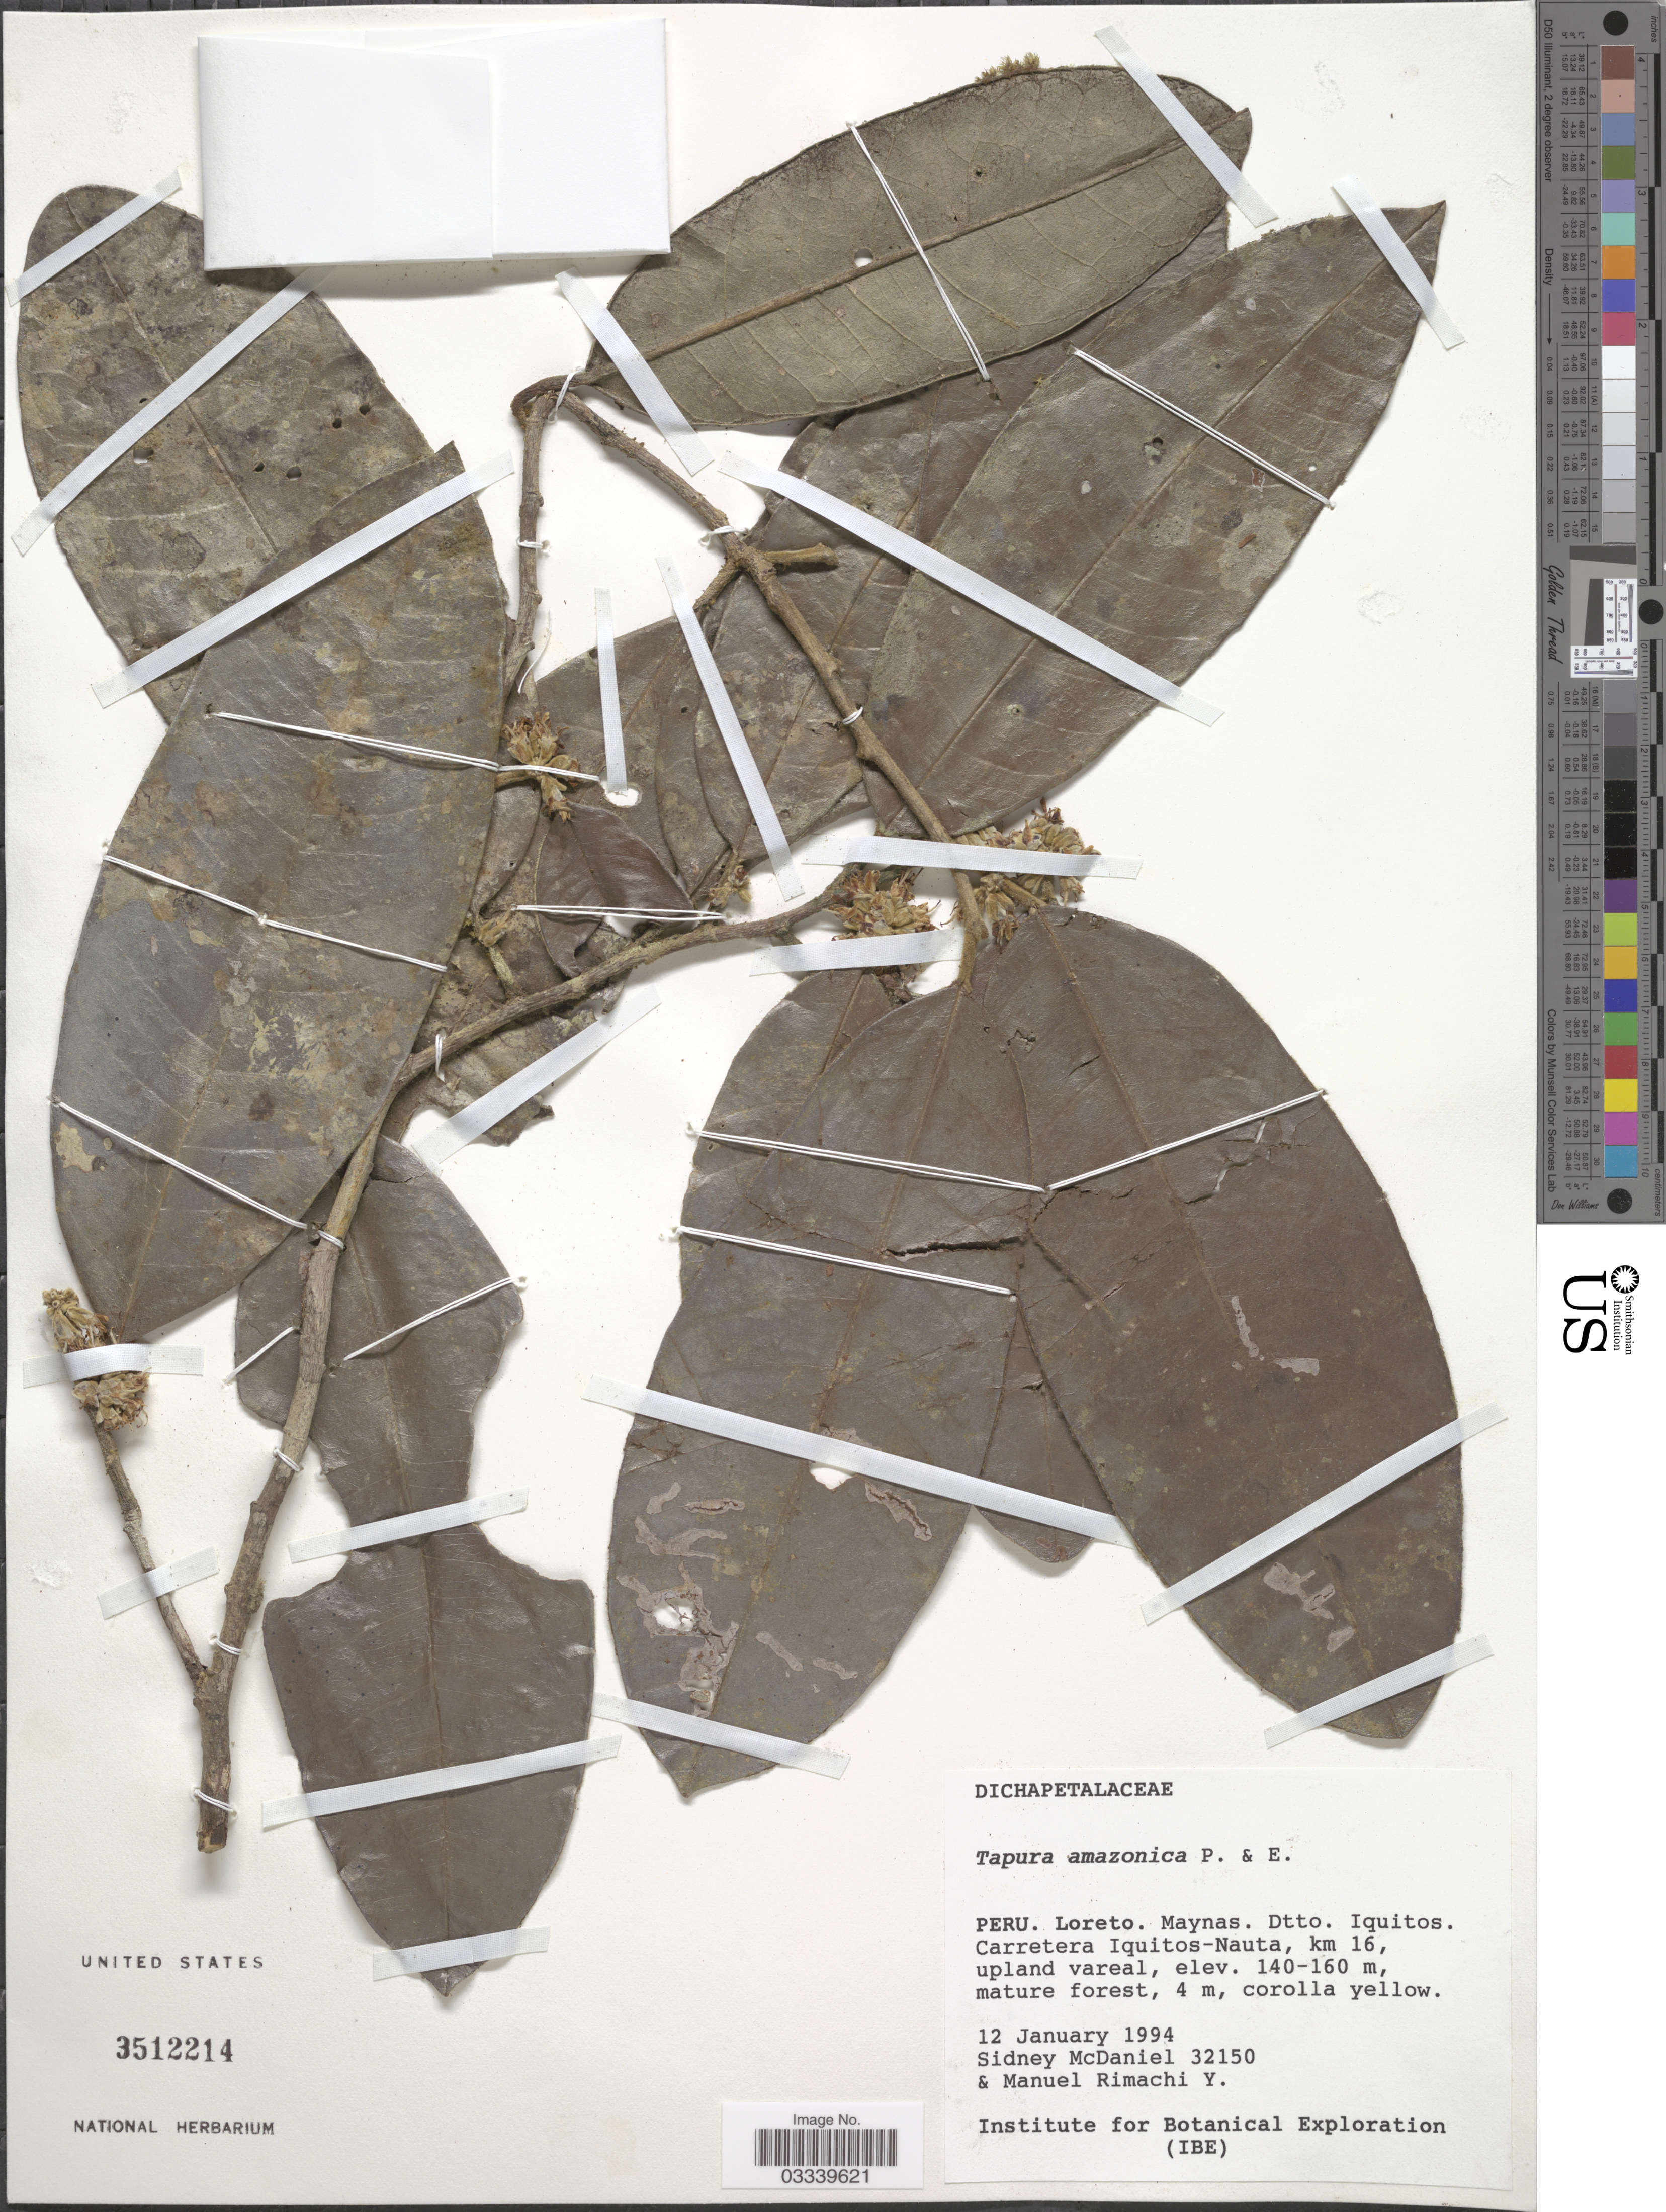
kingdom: Plantae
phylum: Tracheophyta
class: Magnoliopsida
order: Malpighiales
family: Dichapetalaceae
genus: Tapura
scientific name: Tapura amazonica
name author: Poepp. & Endl.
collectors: S. McDaniel & M. Rimachi Y.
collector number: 32150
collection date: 1994-01-12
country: Peru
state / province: Loreto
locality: Maynas. Dtto. Iquitos. Carretera Iquitos-Nauta, km 16, upland vareal.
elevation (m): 140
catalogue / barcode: US 3512214